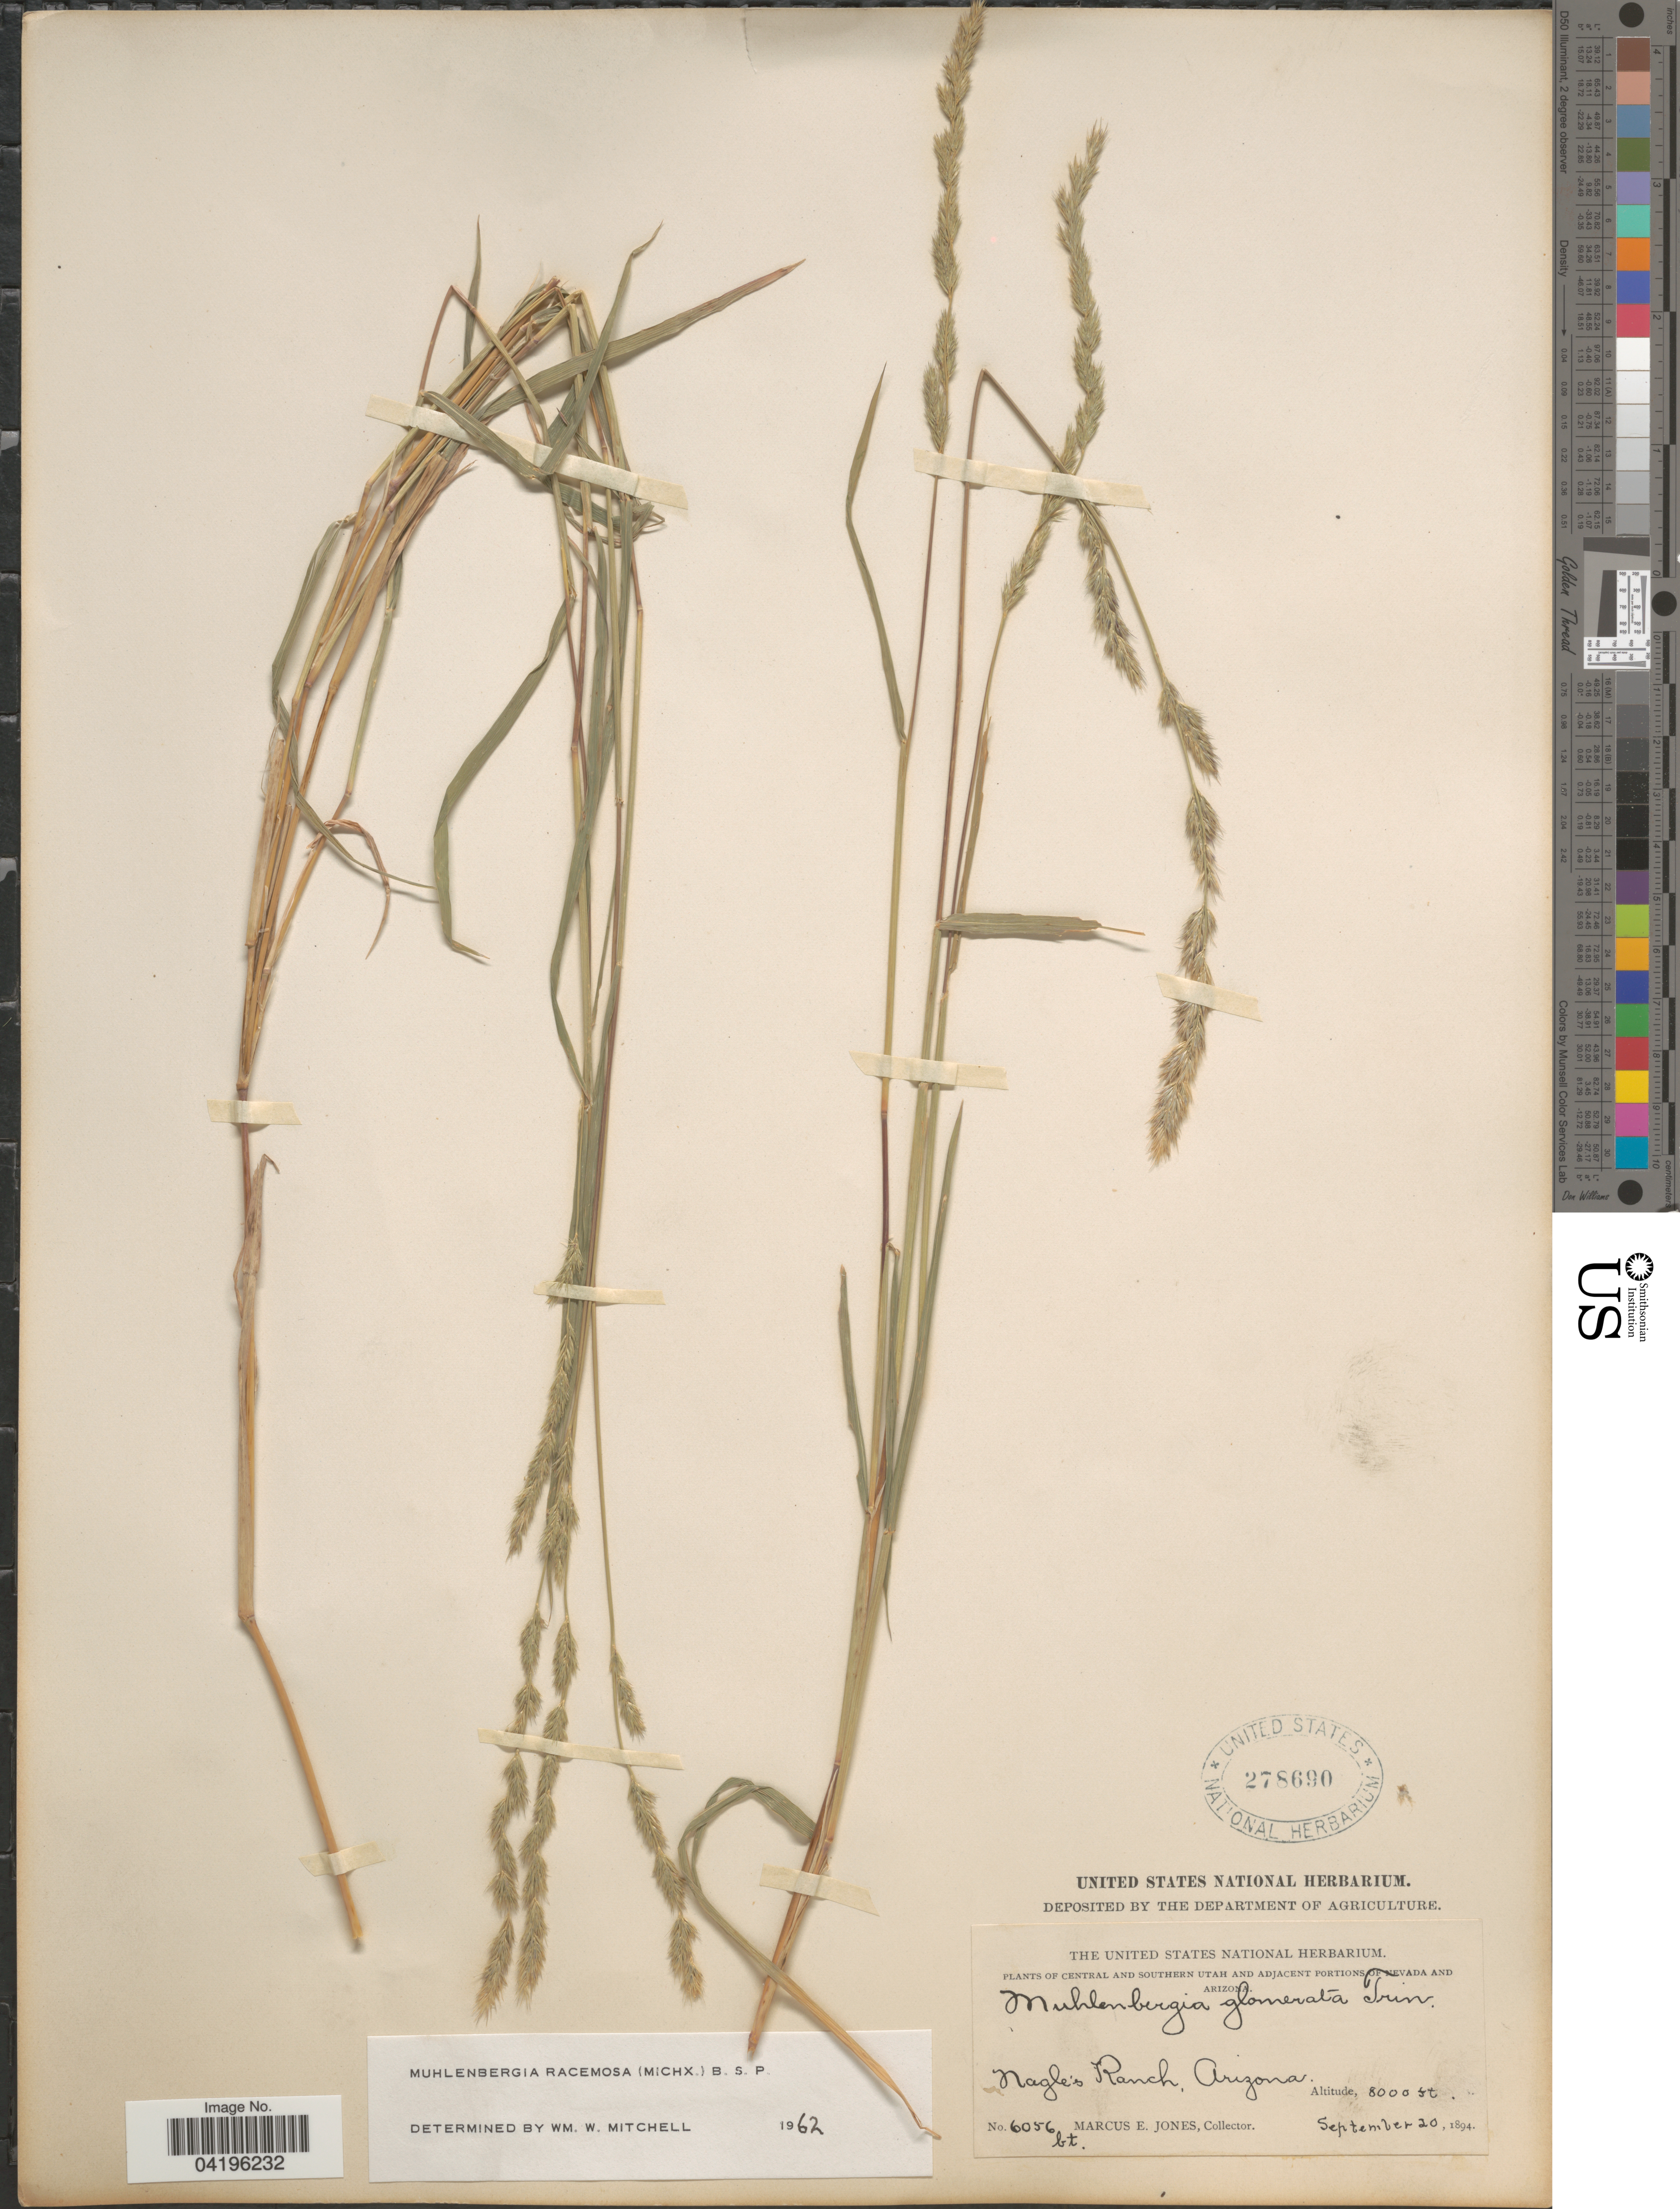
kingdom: Plantae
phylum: Tracheophyta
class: Liliopsida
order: Poales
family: Poaceae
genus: Muhlenbergia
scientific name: Muhlenbergia racemosa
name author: (Michx.) Britton et al.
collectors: M. E. Jones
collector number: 6056bt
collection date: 1894-09-20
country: United States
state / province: Arizona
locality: Nagle's Ranch.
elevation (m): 2438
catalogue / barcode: US 278690